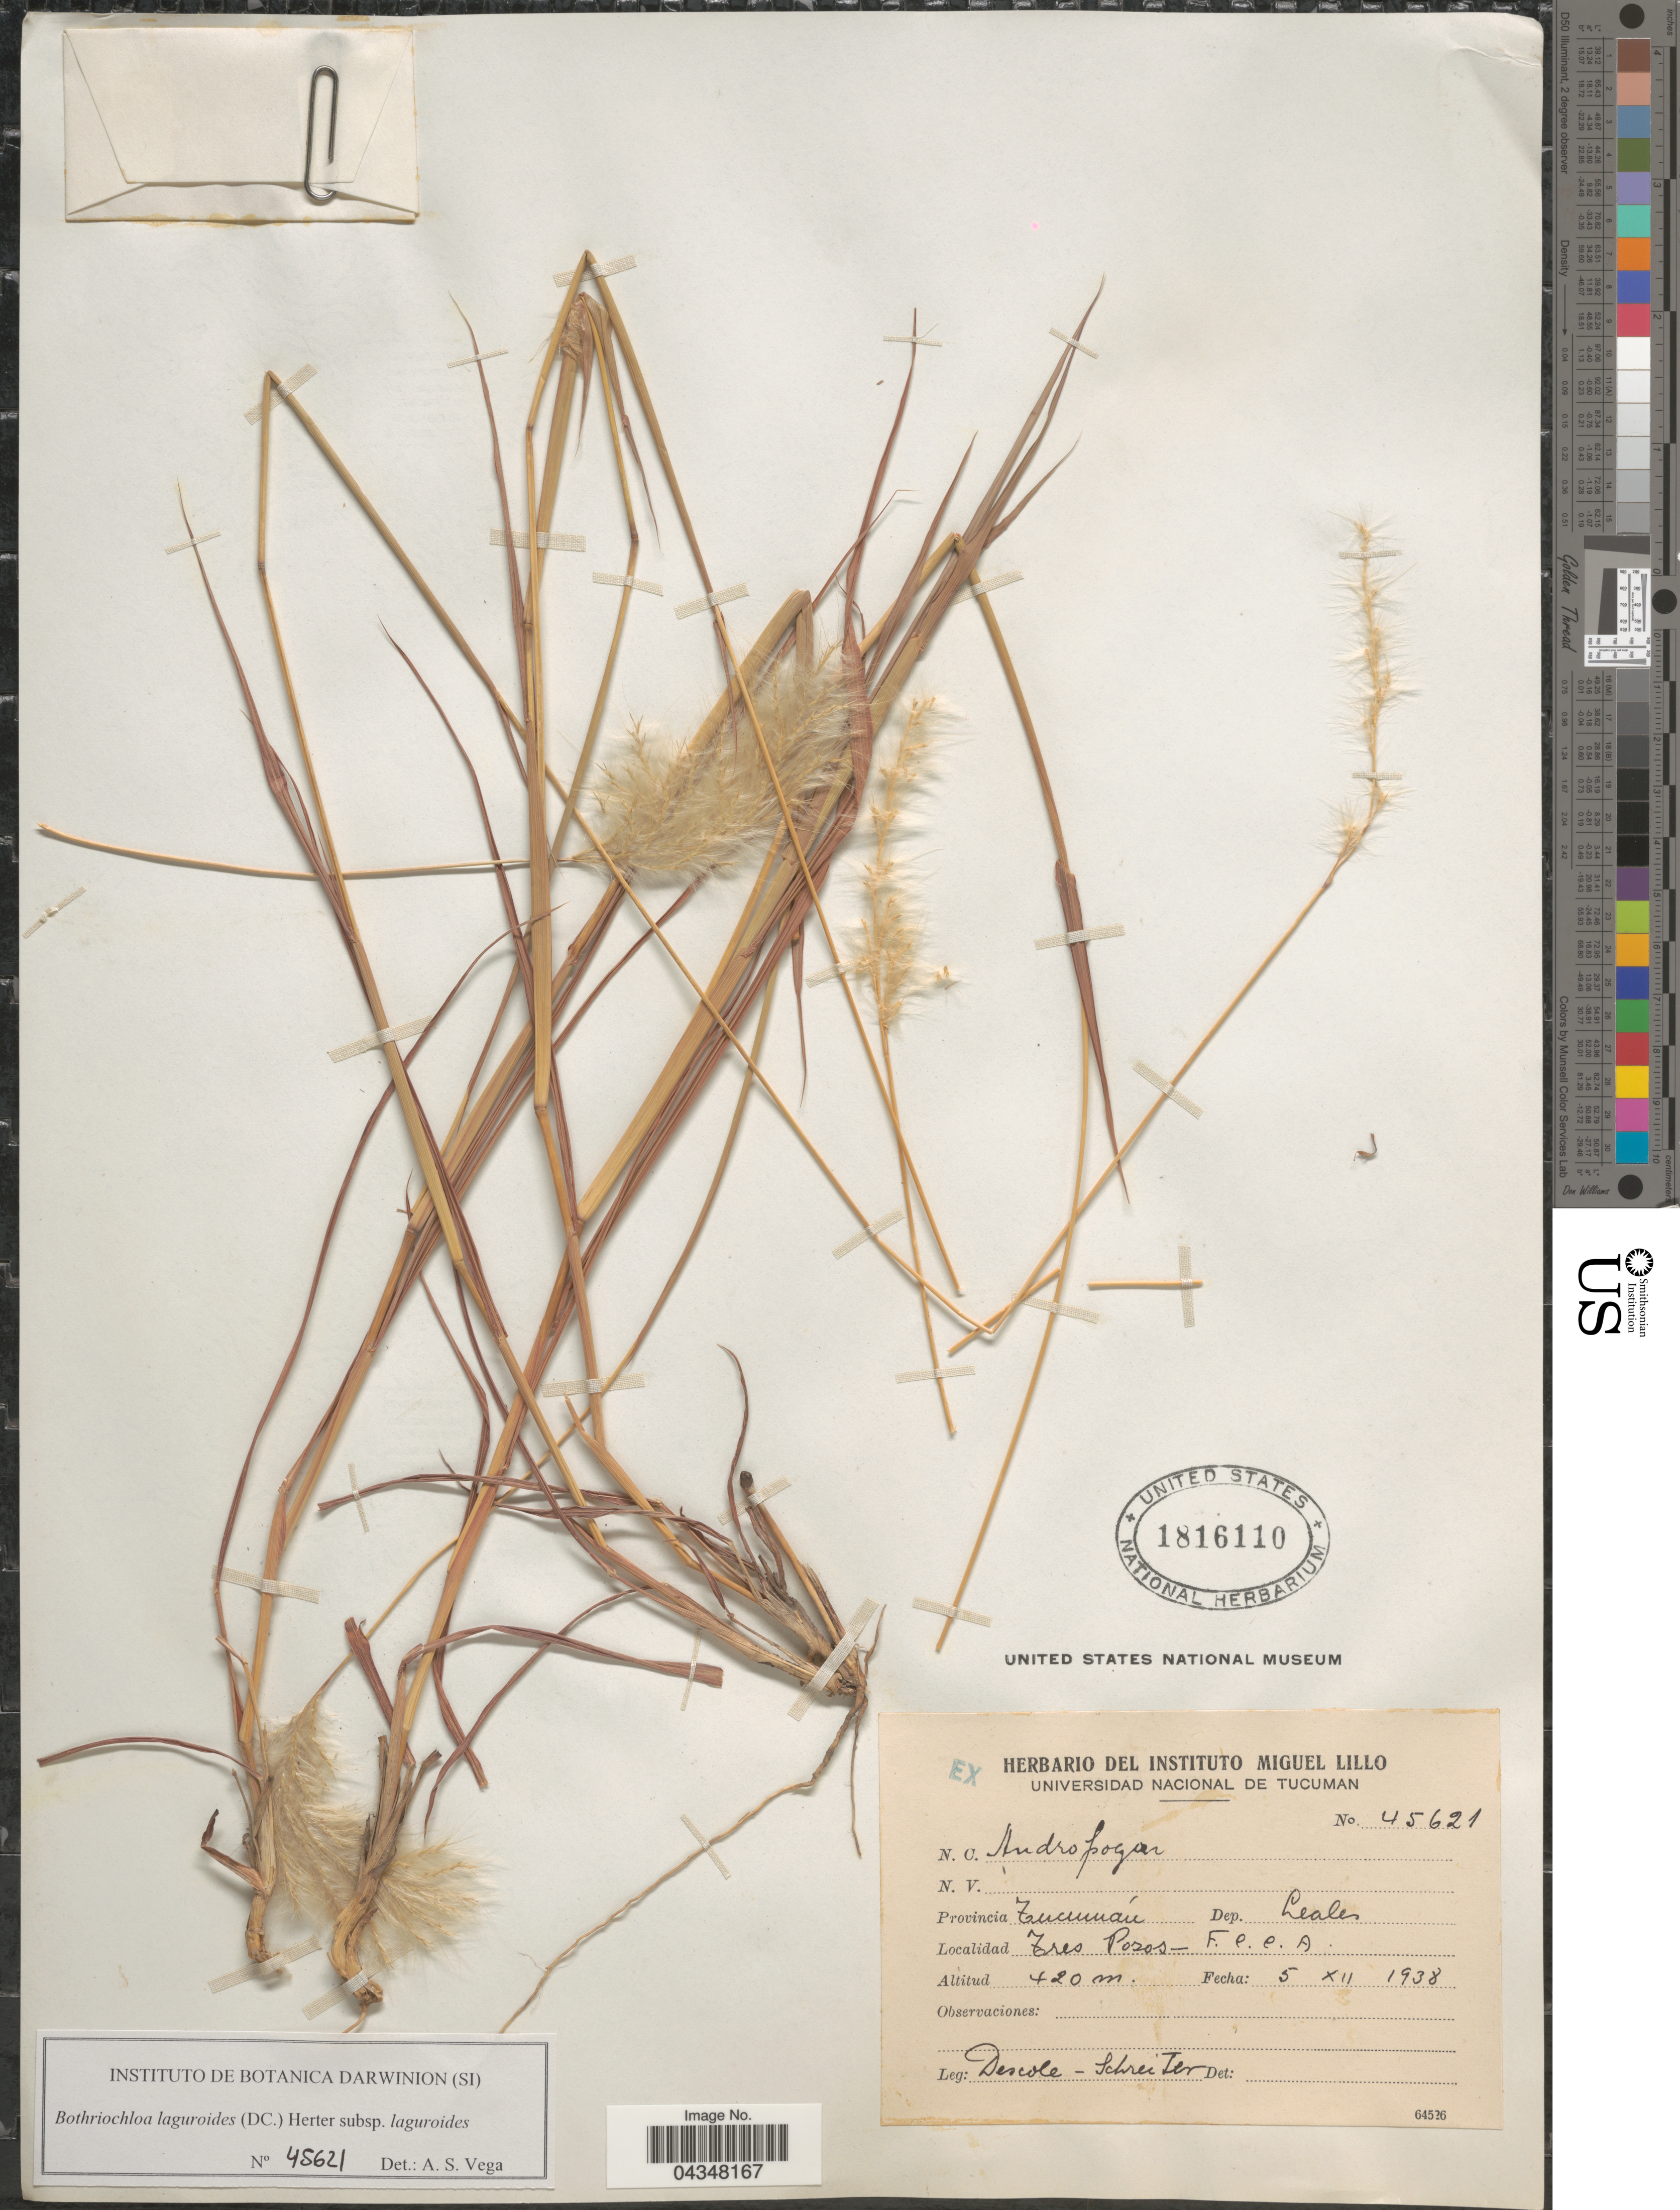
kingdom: Plantae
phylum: Tracheophyta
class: Liliopsida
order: Poales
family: Poaceae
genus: Bothriochloa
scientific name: Bothriochloa laguroides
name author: (DC.) Herter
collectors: H. R. Descole & -. Schreiter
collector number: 45621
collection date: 1938-12-05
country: Argentina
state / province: Tucuman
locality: Dep. Leales. Tres Pozos - F.C.C.A.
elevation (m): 420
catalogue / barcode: US 1816110